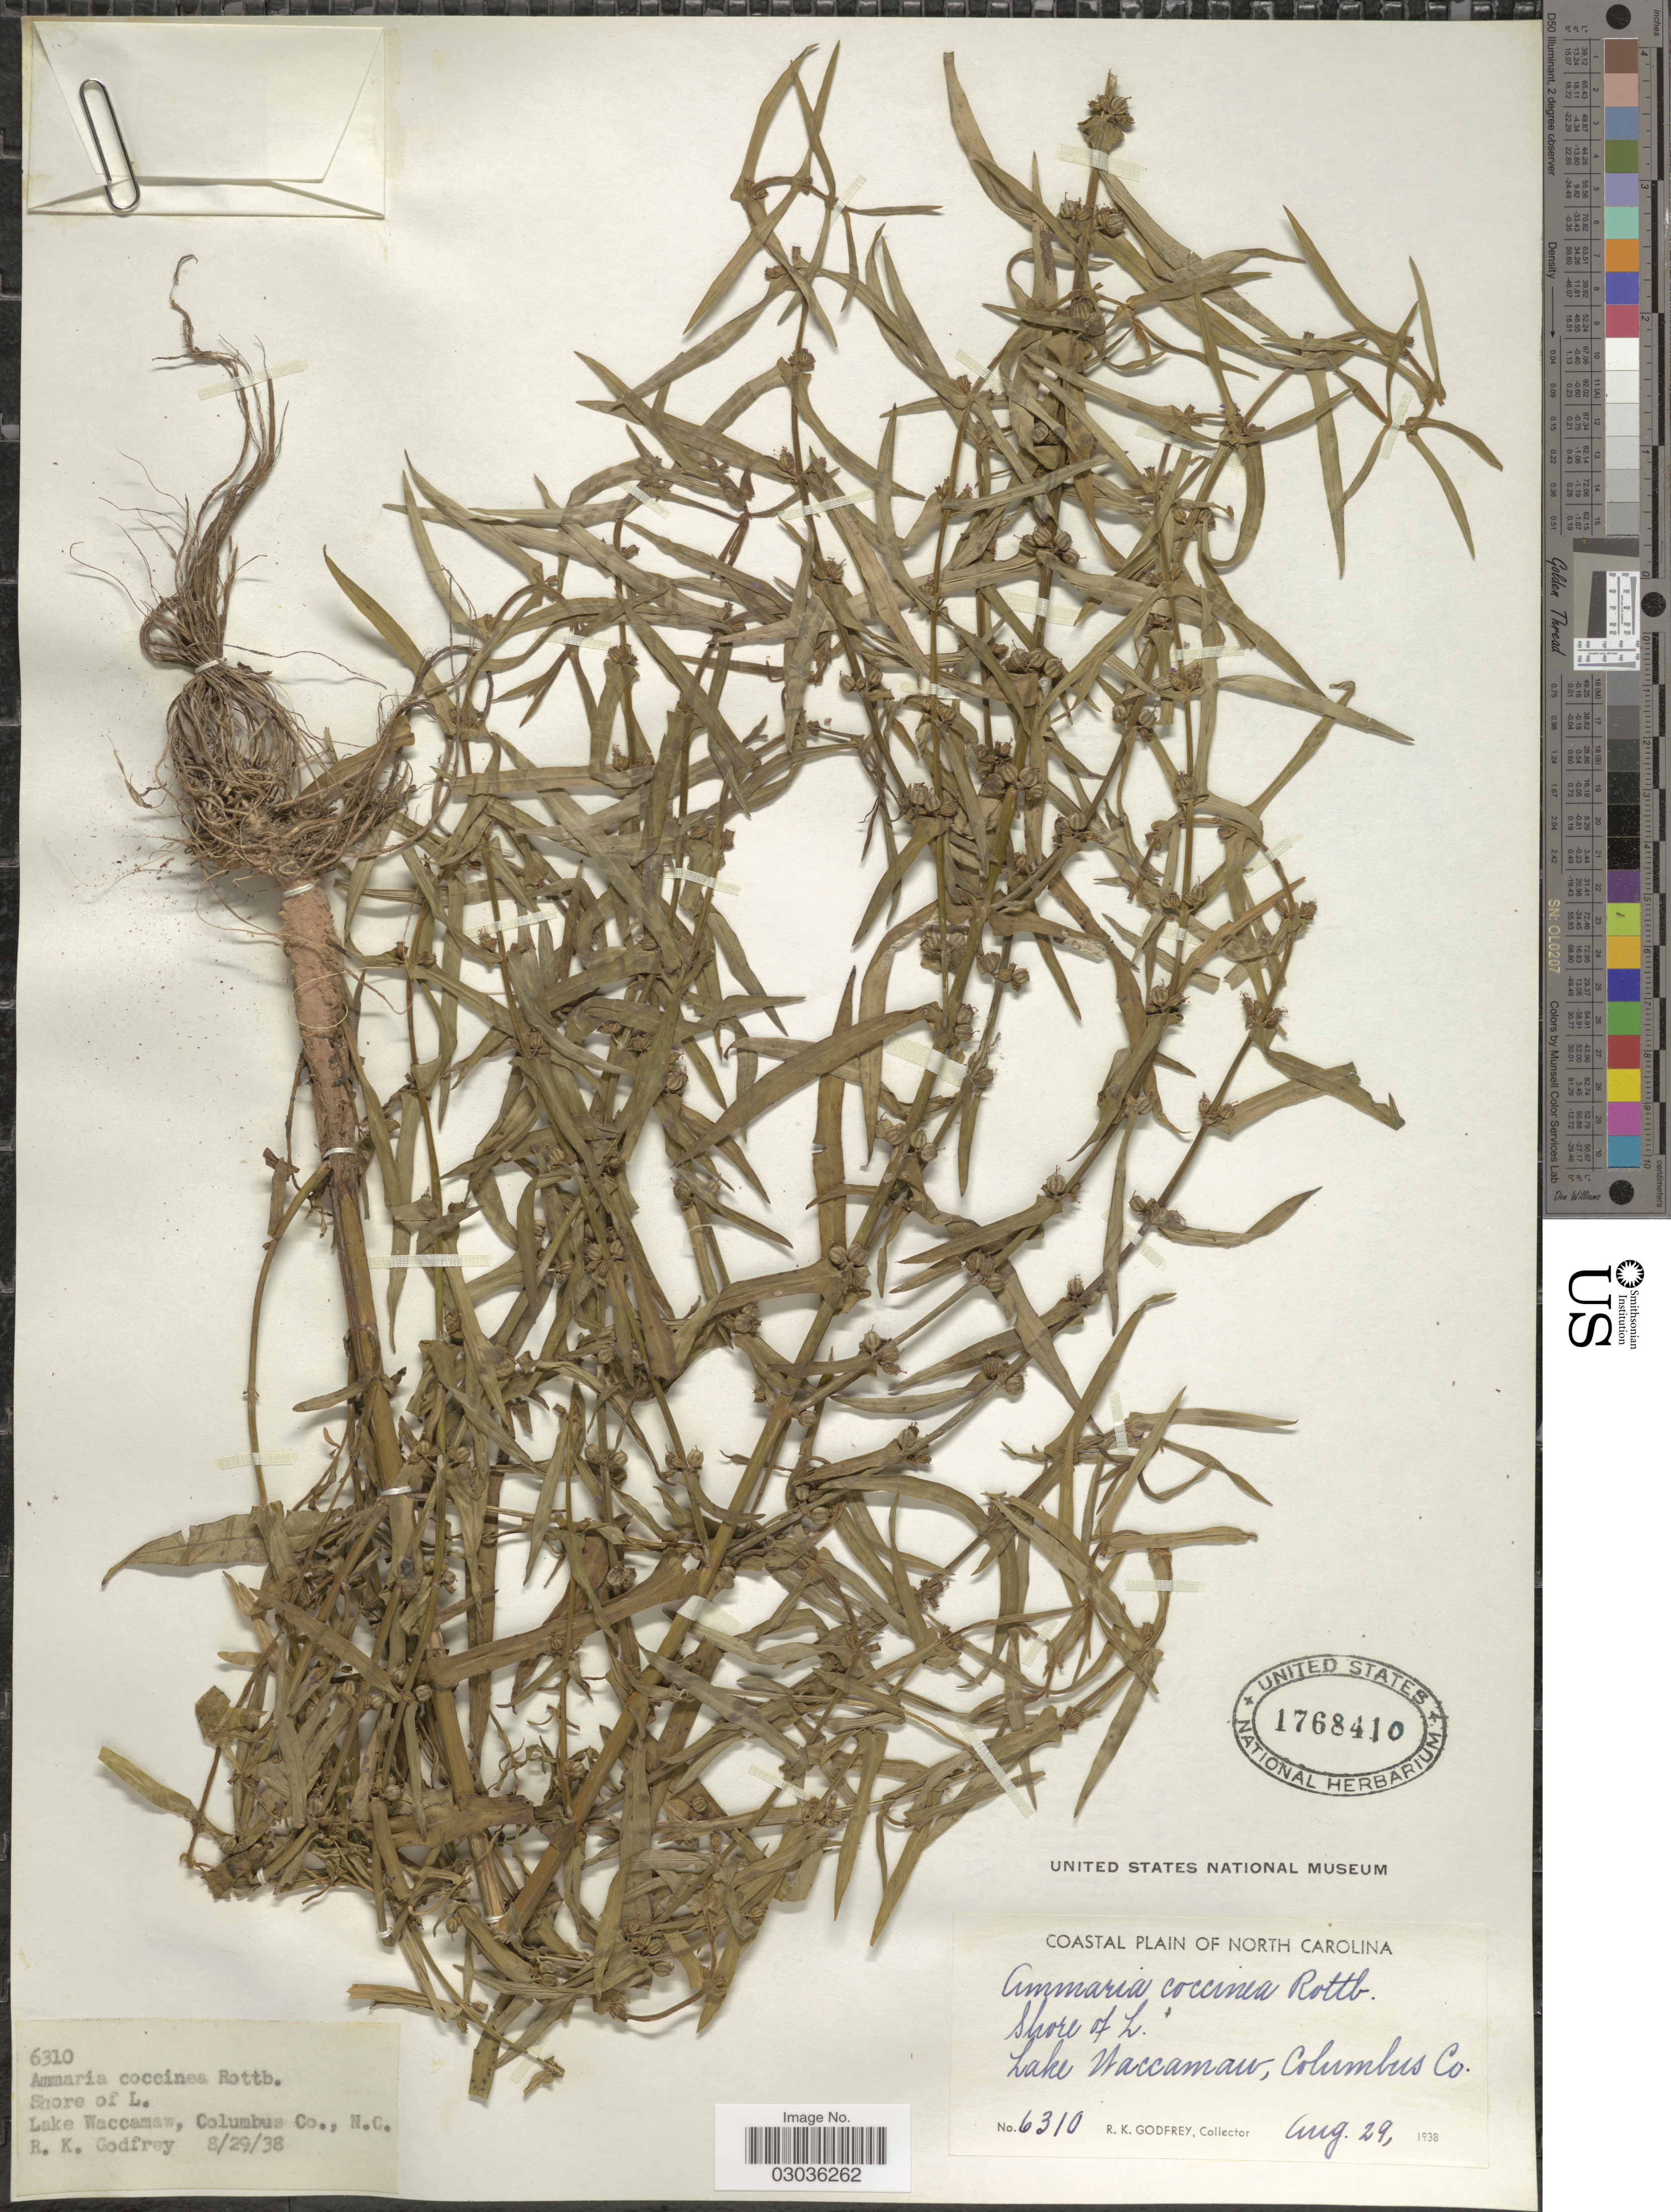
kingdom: Plantae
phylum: Tracheophyta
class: Magnoliopsida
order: Myrtales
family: Lythraceae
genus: Ammannia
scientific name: Ammannia coccinea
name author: Rottb.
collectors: R. K. Godfrey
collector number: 6310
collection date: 1938-08-29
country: United States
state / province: North Carolina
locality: Coastal plain of North Carolina, Shore of L., Lake Waccamaw, Colombus Co.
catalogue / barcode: US 1768410